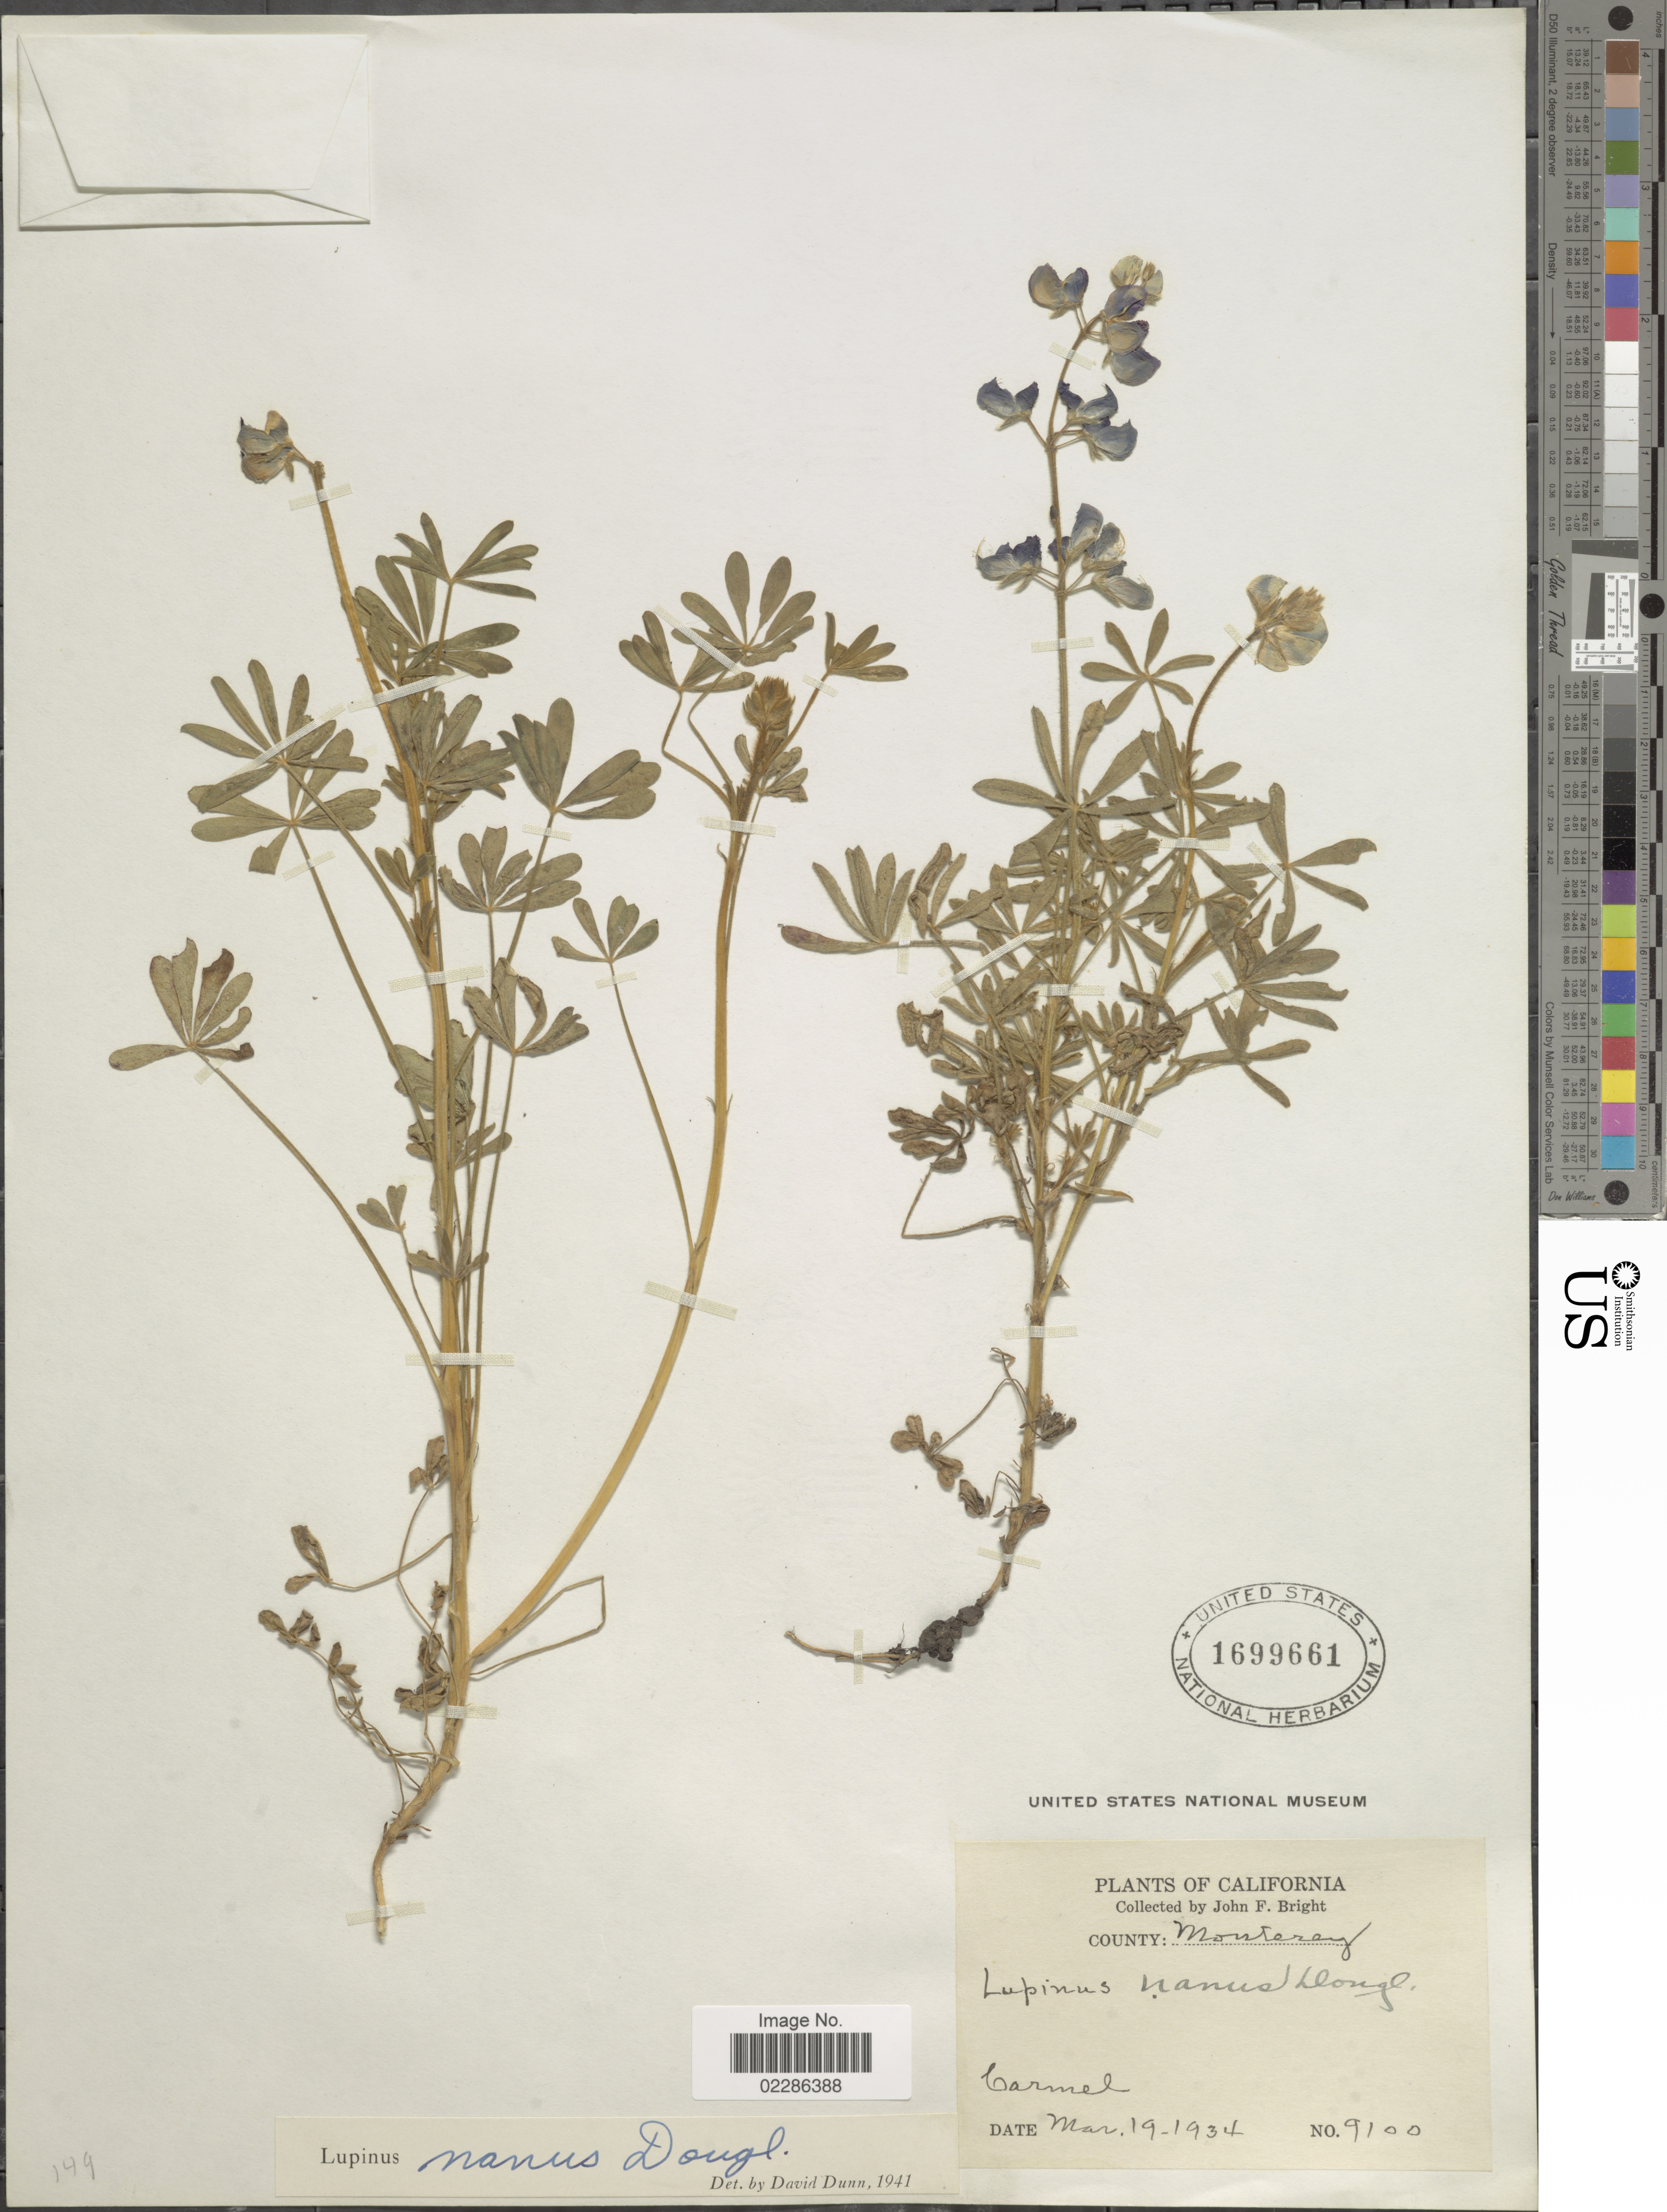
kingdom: Plantae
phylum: Tracheophyta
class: Magnoliopsida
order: Fabales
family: Fabaceae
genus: Lupinus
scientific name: Lupinus nanus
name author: Douglas ex Benth.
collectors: J. Bright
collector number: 9100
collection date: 1934-03-19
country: United States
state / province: California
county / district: Monterey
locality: Monterey, Carmel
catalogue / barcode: US 1699661